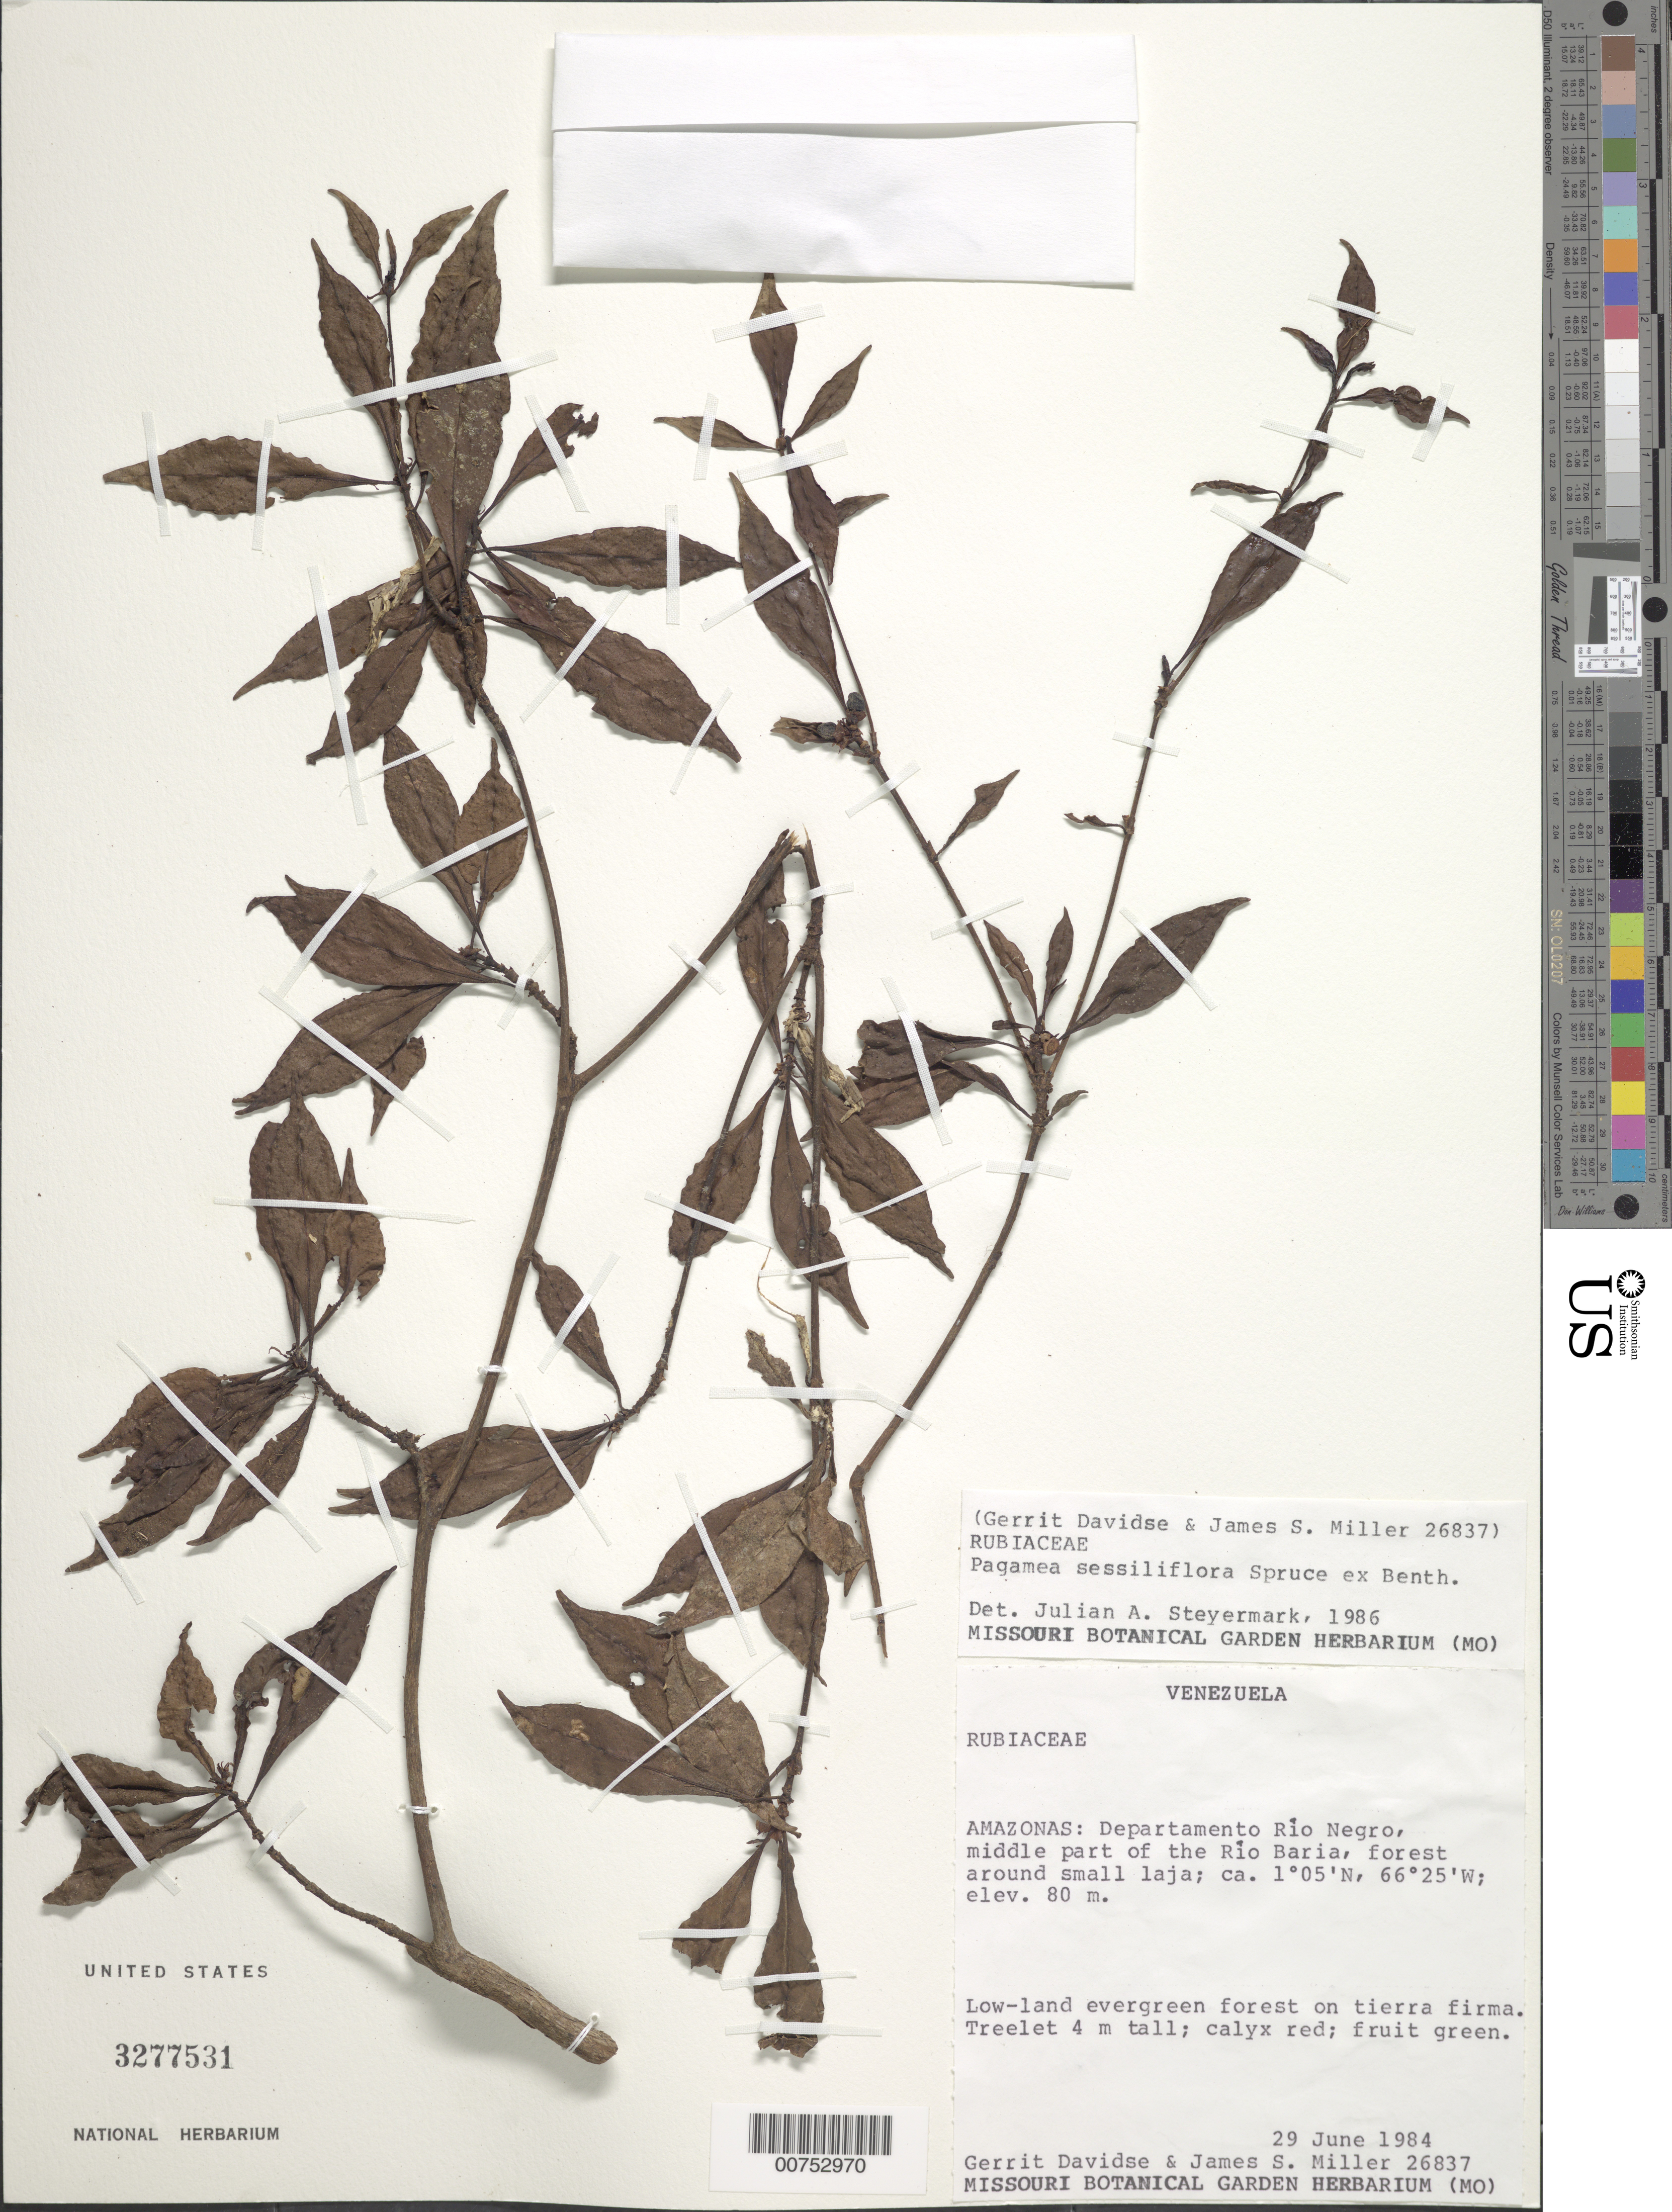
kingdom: Plantae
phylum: Tracheophyta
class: Magnoliopsida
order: Gentianales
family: Rubiaceae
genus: Pagamea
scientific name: Pagamea sessiliflora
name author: Spruce ex Benth.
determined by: Steyermark, Julian A., (VEN)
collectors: G. Davidse & J. S. Miller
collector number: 26837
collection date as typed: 29-Jun-84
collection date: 1984-06-29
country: Venezuela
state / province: Amazonas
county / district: Río Negro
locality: Río Baria, middle part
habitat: Forest around small laja; low-land evergreen forest on terra firma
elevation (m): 80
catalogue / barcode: US 3277531